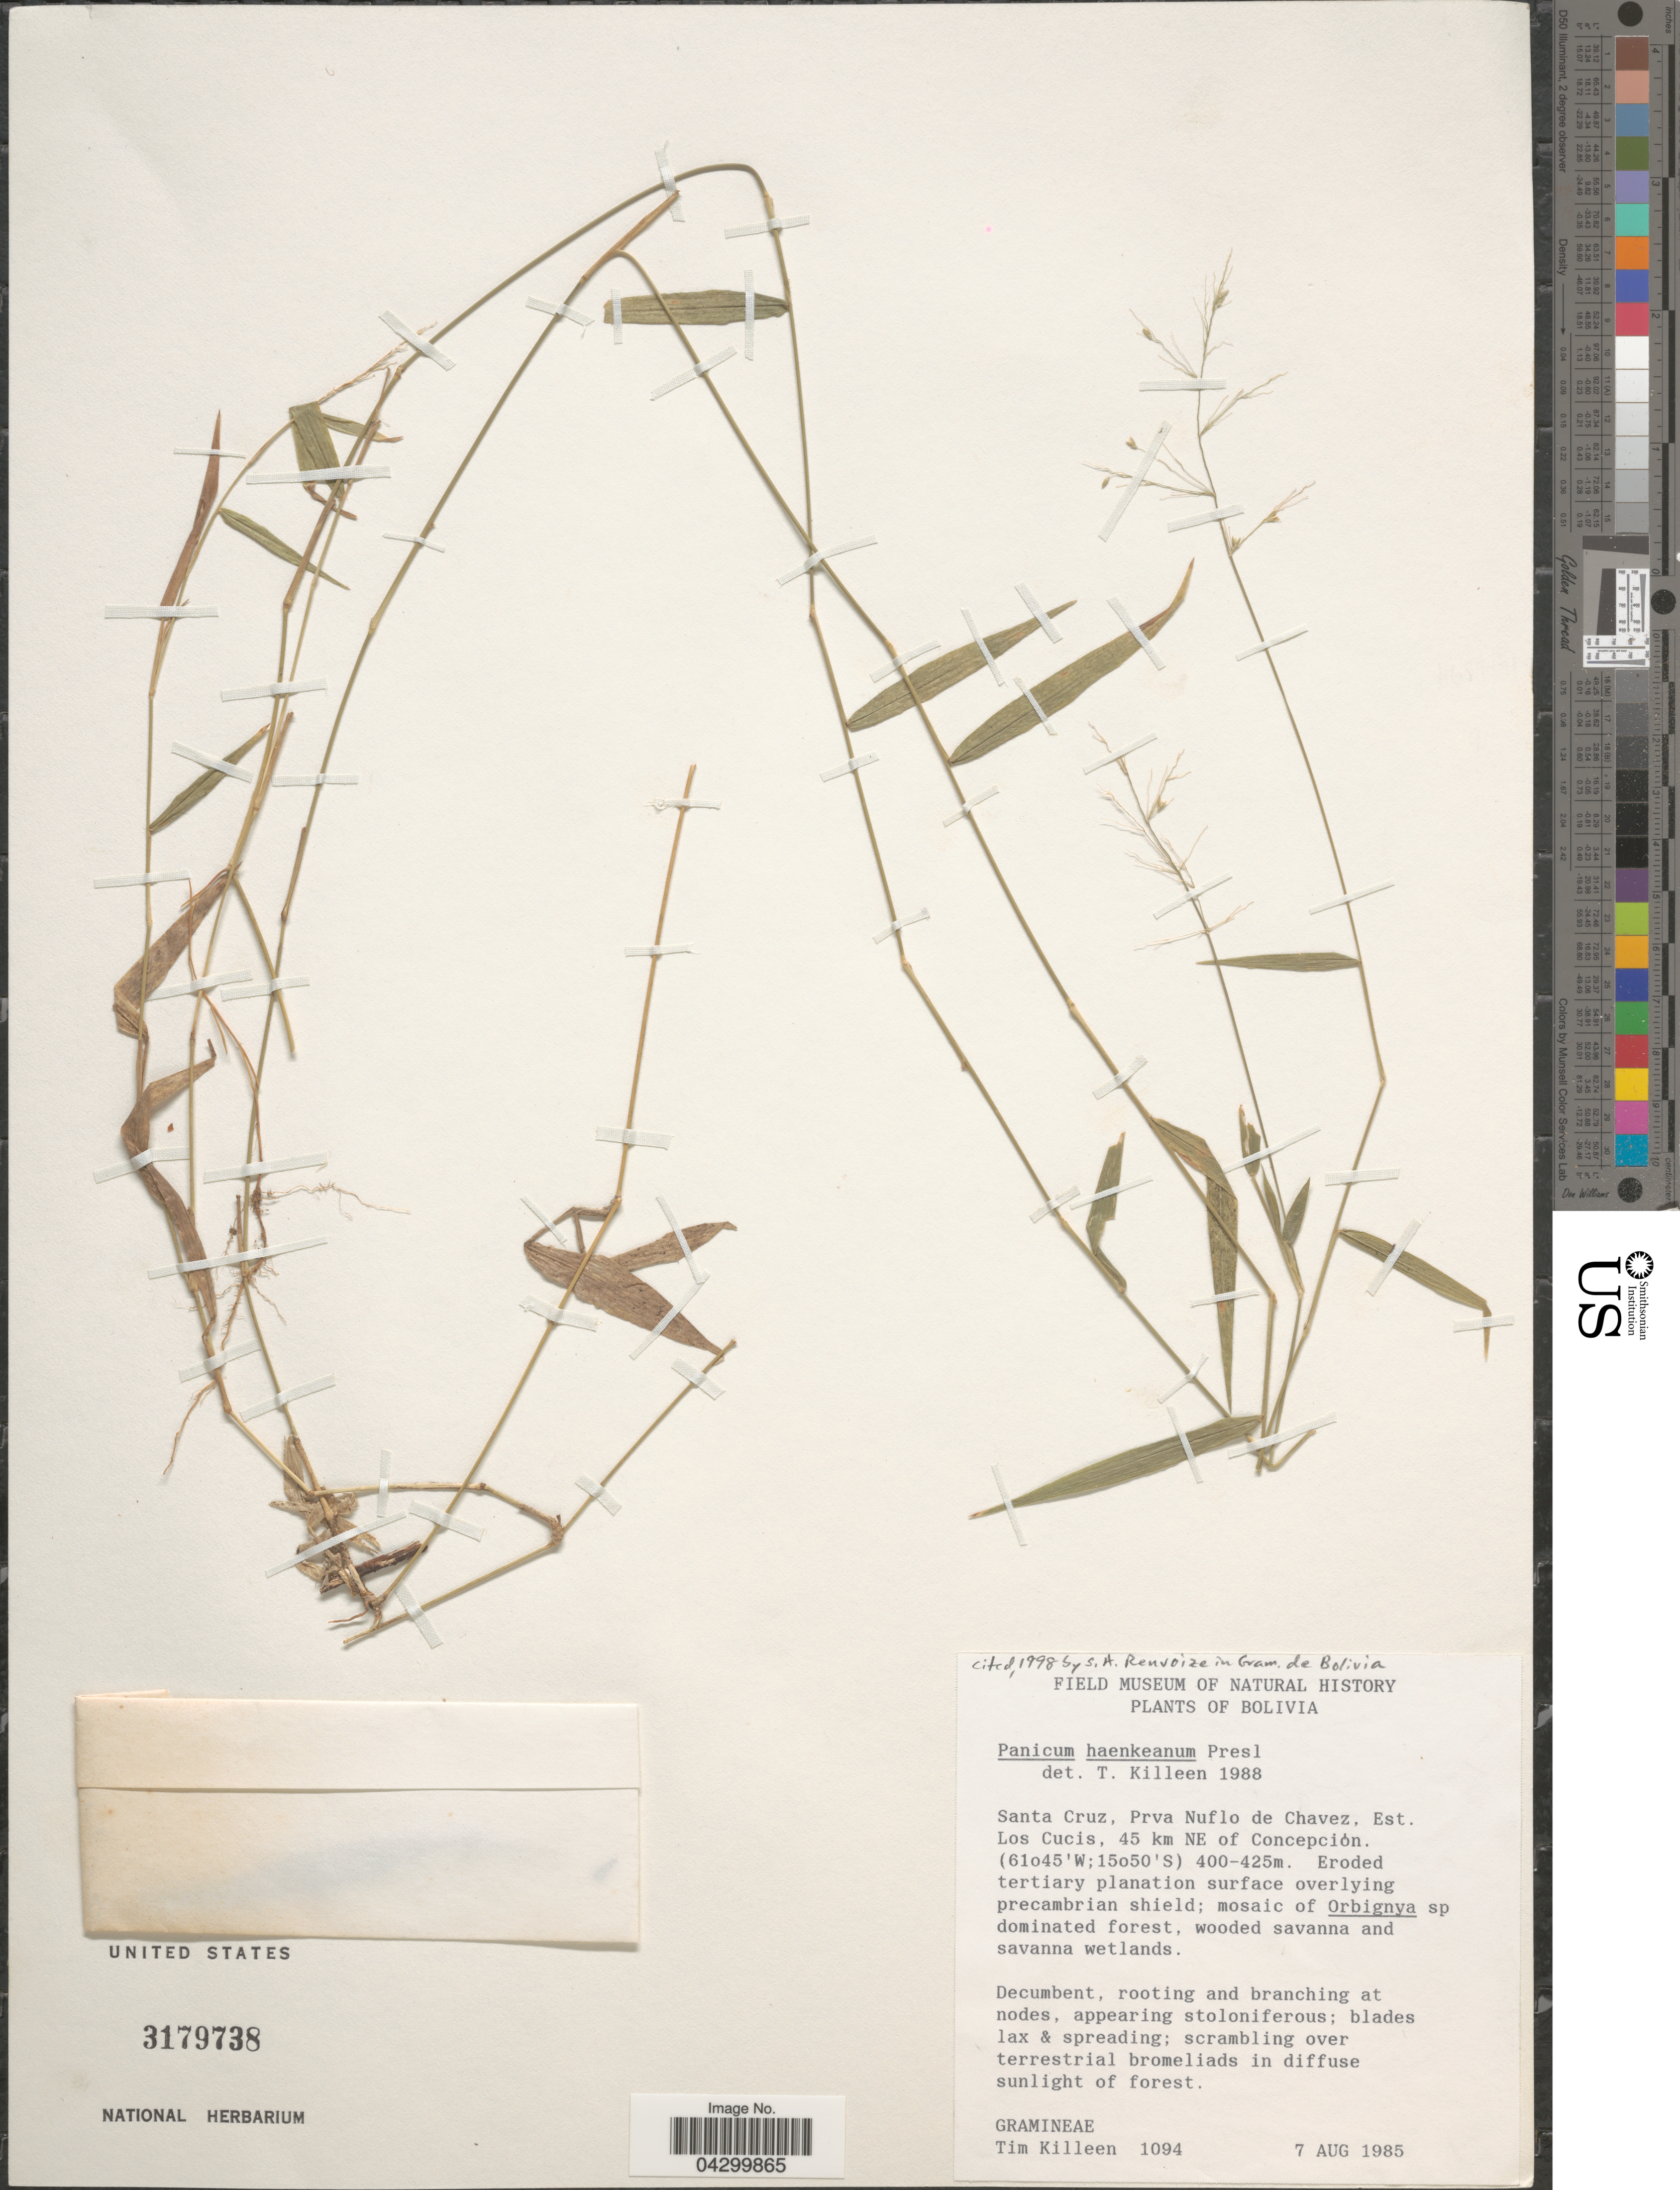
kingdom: Plantae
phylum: Tracheophyta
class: Liliopsida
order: Poales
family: Poaceae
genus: Panicum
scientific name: Panicum haenkeanum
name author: J. Presl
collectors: T. J. Killeen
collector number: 1094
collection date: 1985-08-07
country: Bolivia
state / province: Santa Cruz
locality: Santa Cruz, Prva Nuflo de Chavez, Est. Los Cucis, 45 km NE of Concepción.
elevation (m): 400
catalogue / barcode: US 3179738